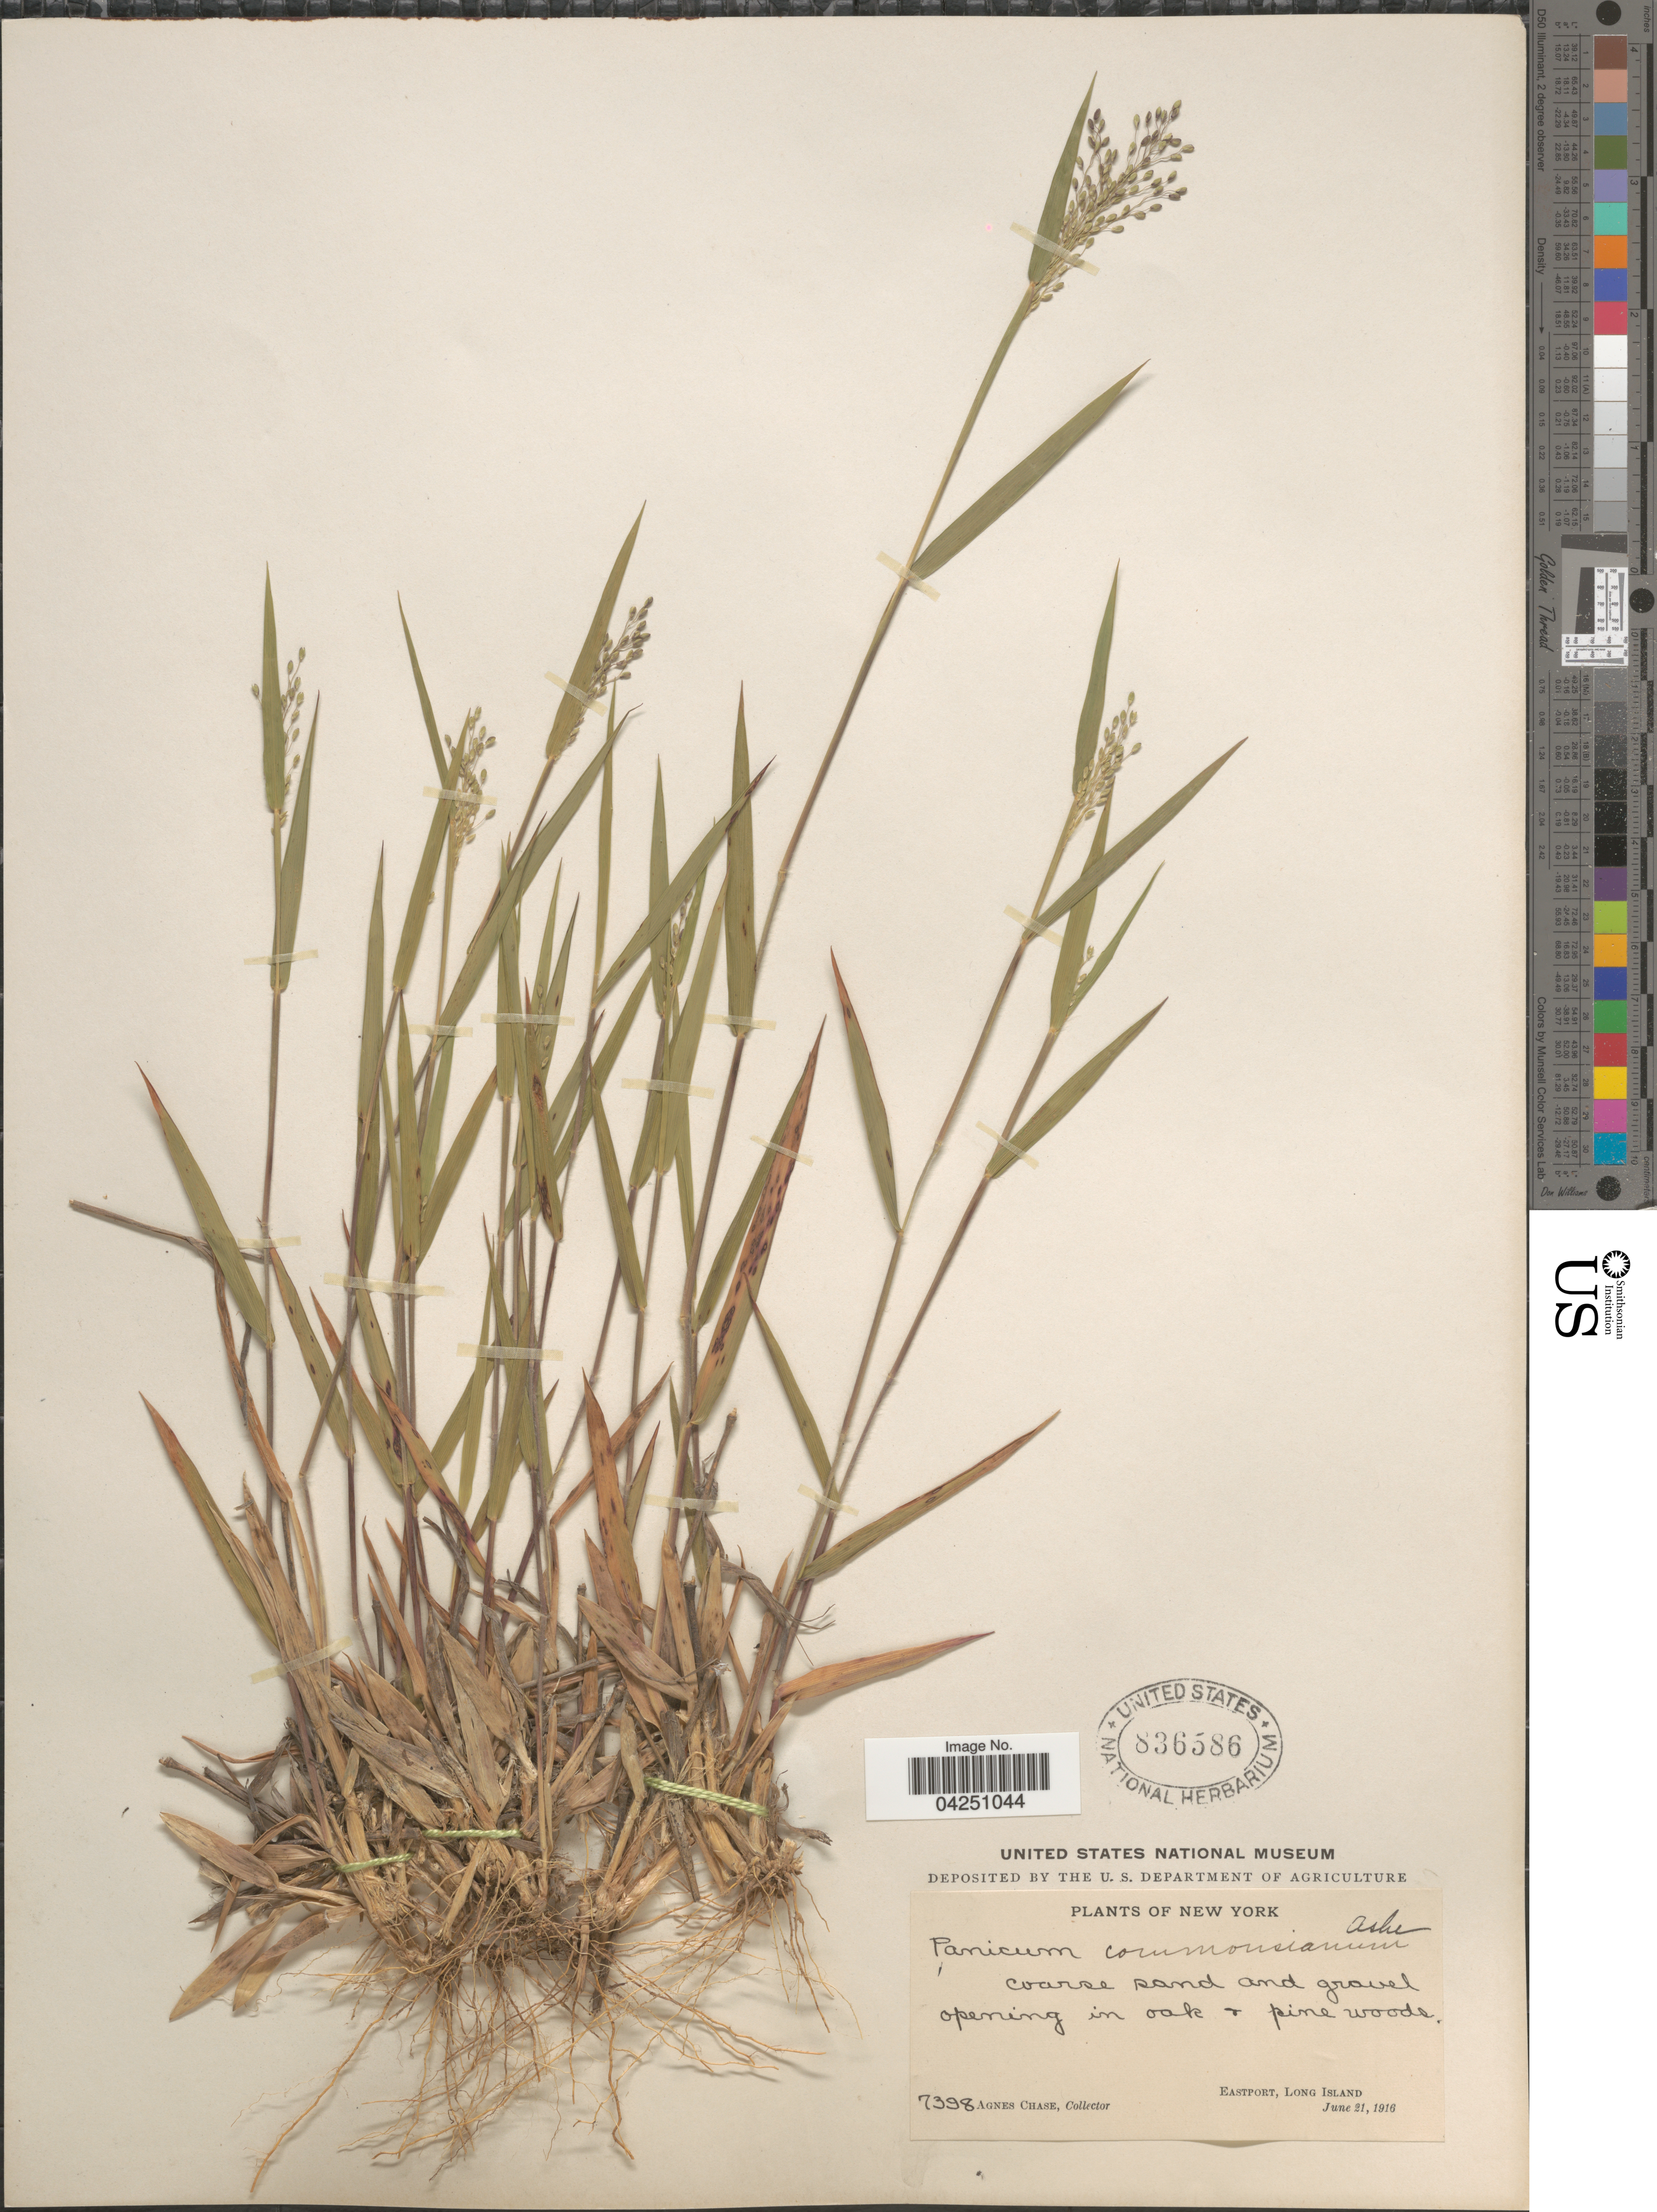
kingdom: Plantae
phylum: Tracheophyta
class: Liliopsida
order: Poales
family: Poaceae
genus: Dichanthelium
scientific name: Dichanthelium acuminatum var. acuminatum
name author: (Sw.) Gould & C.A. Clark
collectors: A. Chase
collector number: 7398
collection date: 1916-06-21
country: United States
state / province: New York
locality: Eastport, Long Island.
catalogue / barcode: US 836586